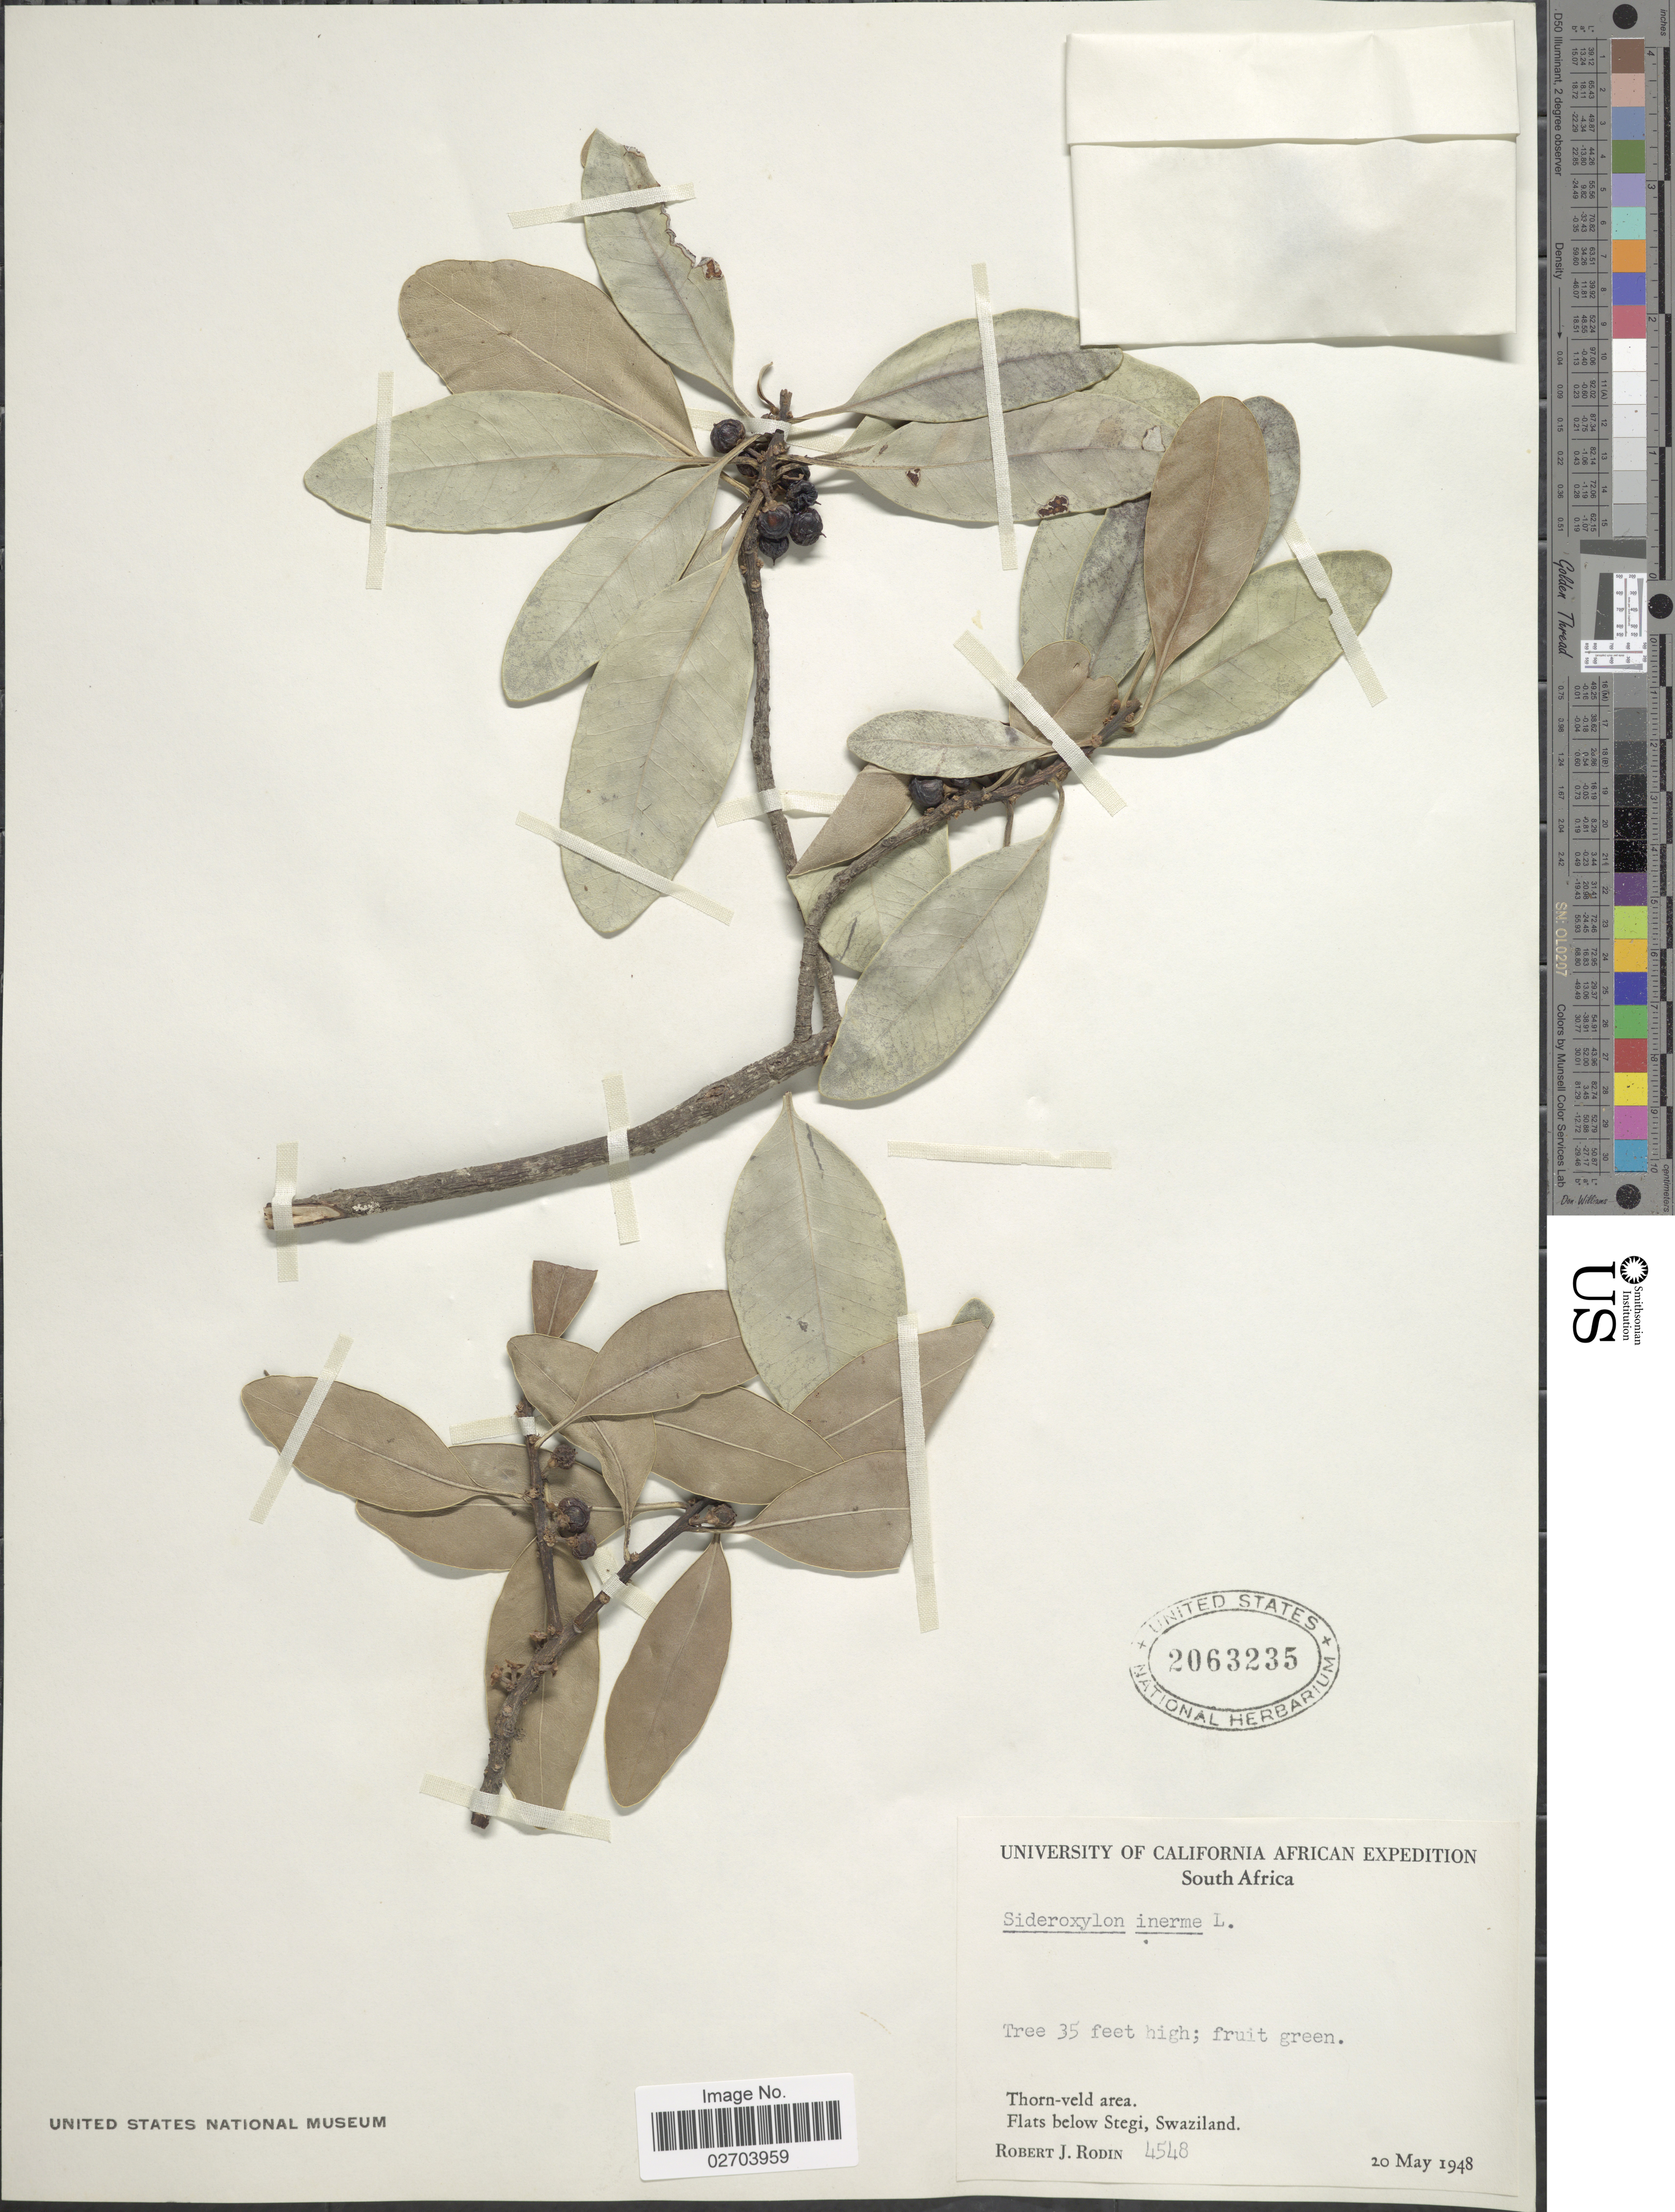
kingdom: Plantae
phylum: Tracheophyta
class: Magnoliopsida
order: Ericales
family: Sapotaceae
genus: Sideroxylon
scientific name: Sideroxylon inerme subsp. inerme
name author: L.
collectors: R. J. Rodin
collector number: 4548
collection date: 1948-05-20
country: Eswatini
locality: Thorn-veld area. Flats below Stegi.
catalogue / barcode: US 2063235